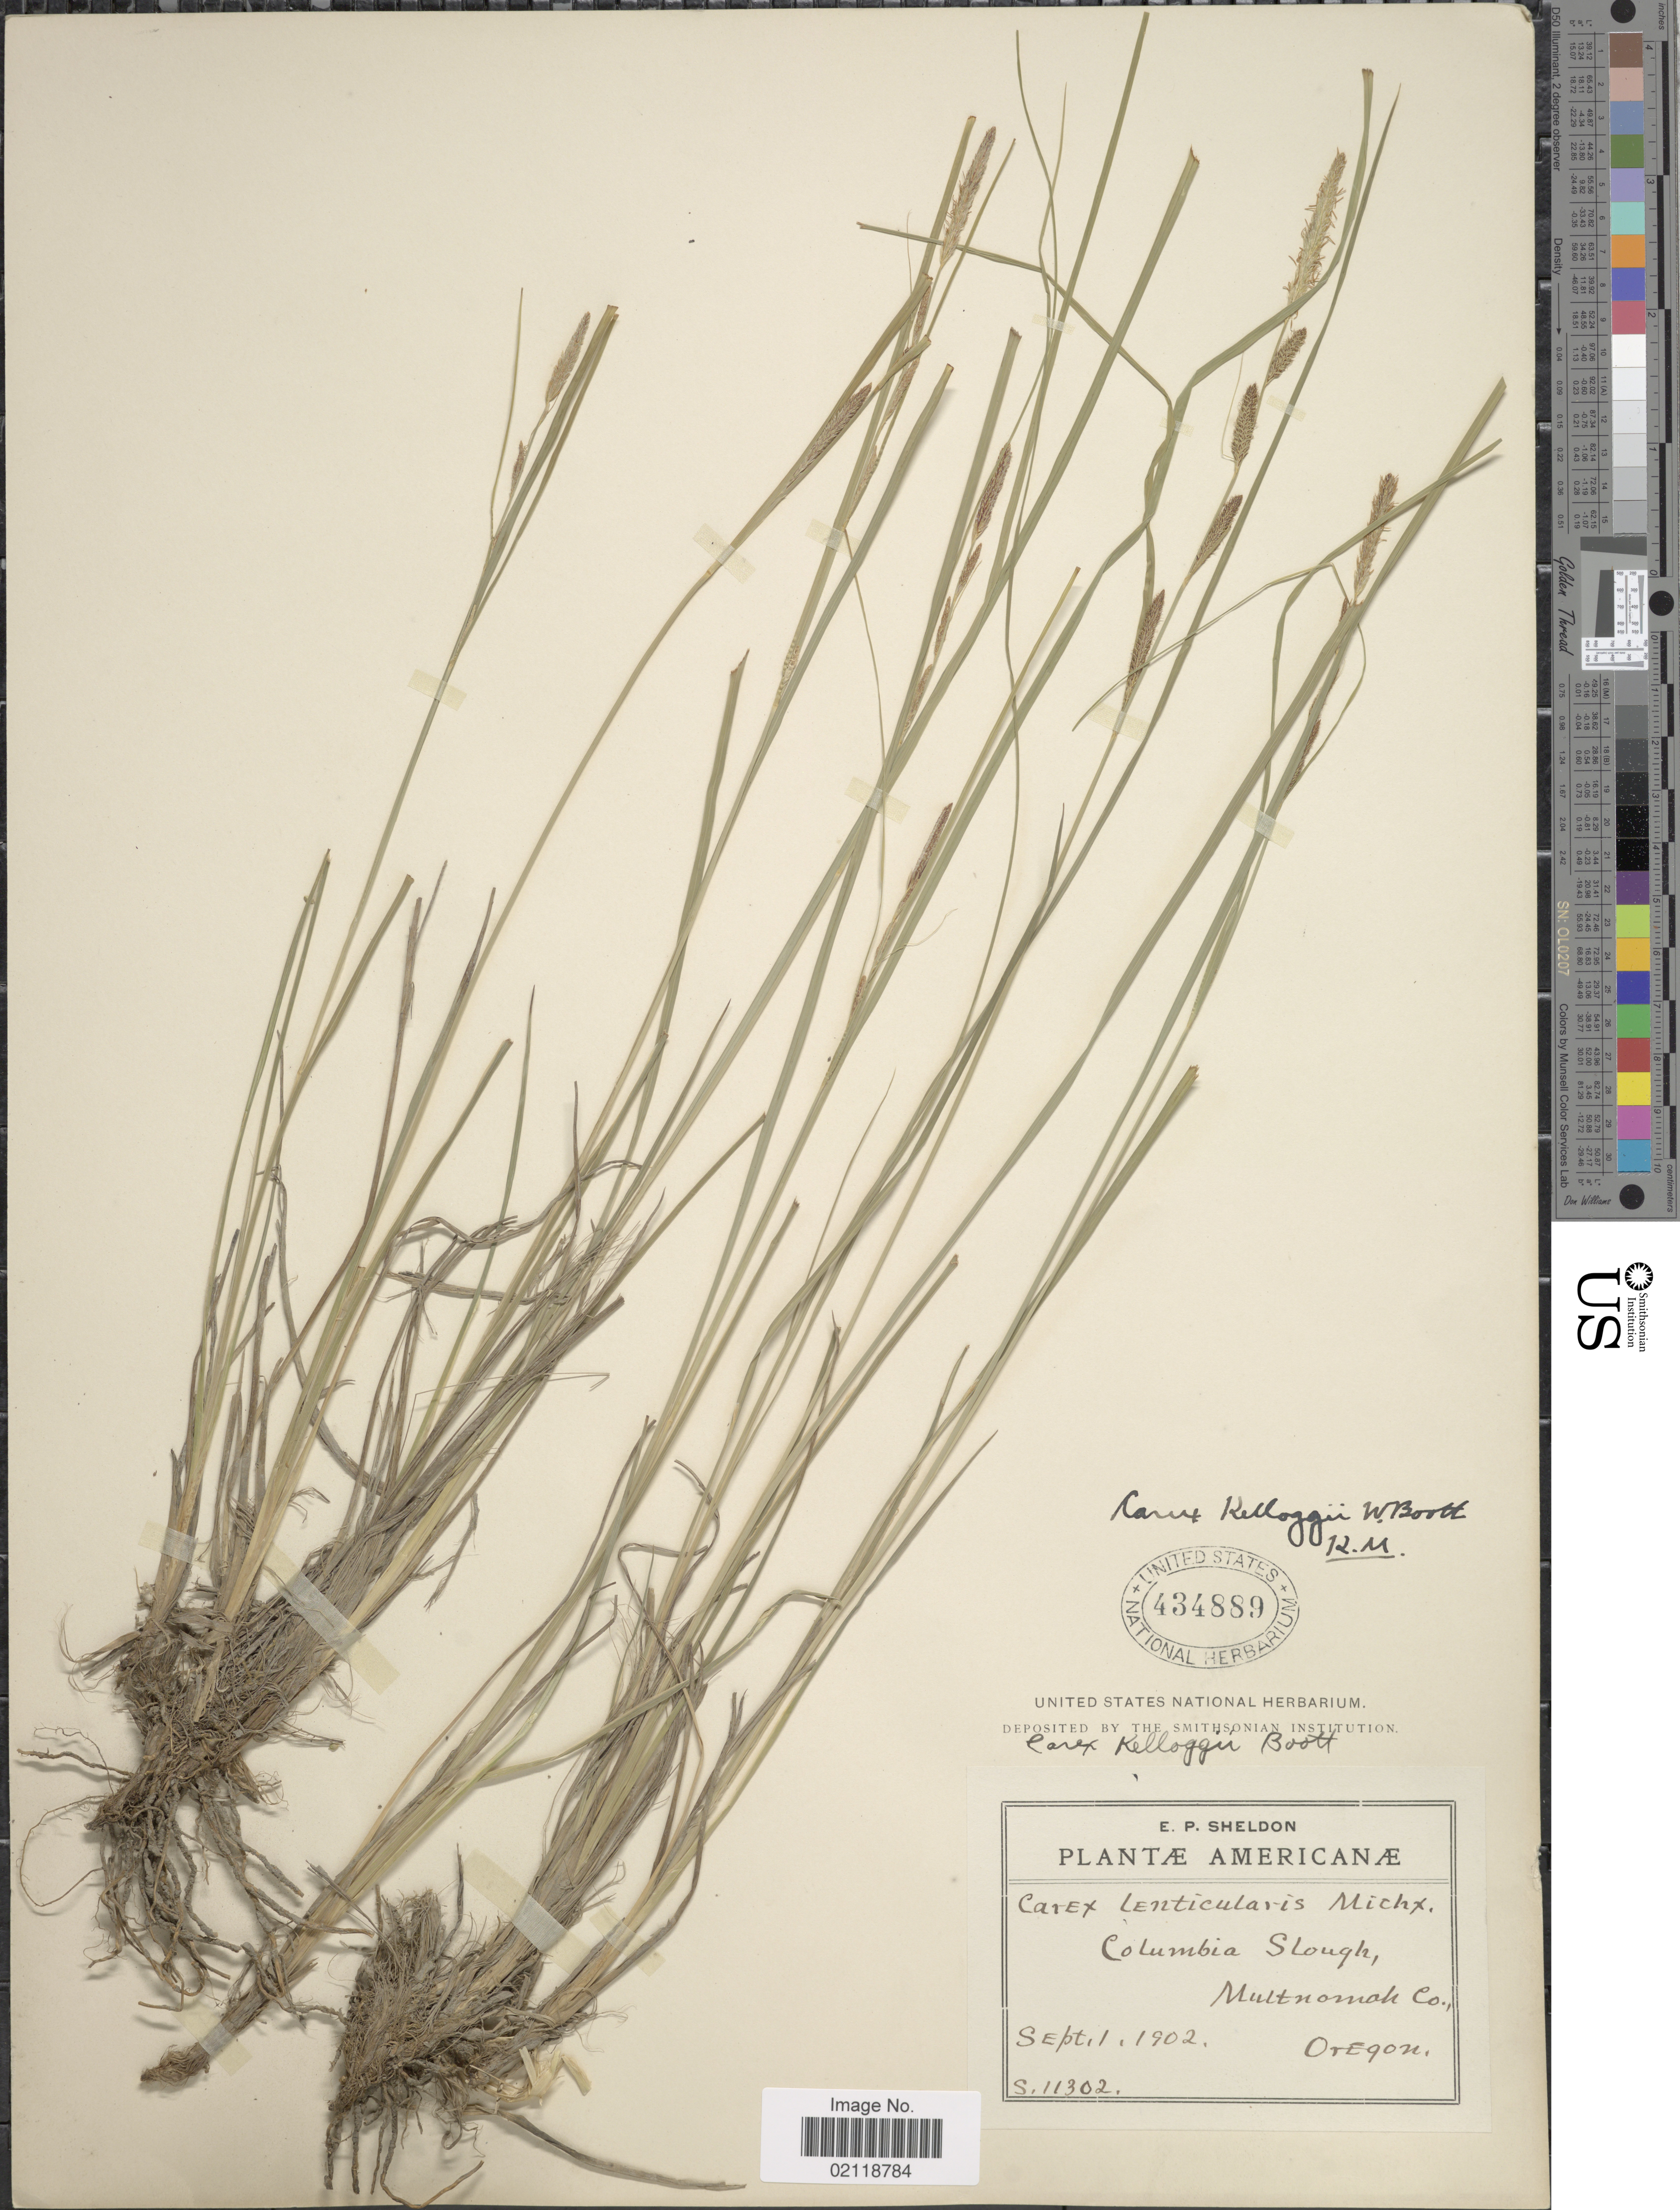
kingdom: Plantae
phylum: Tracheophyta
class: Liliopsida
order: Poales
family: Cyperaceae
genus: Carex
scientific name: Carex kelloggii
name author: W. Boott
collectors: E. P. Sheldon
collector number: S. 11302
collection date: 1902-09-01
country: United States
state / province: Oregon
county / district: Multnomah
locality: Columbia Slough, Multnomah Co.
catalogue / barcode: US 434889